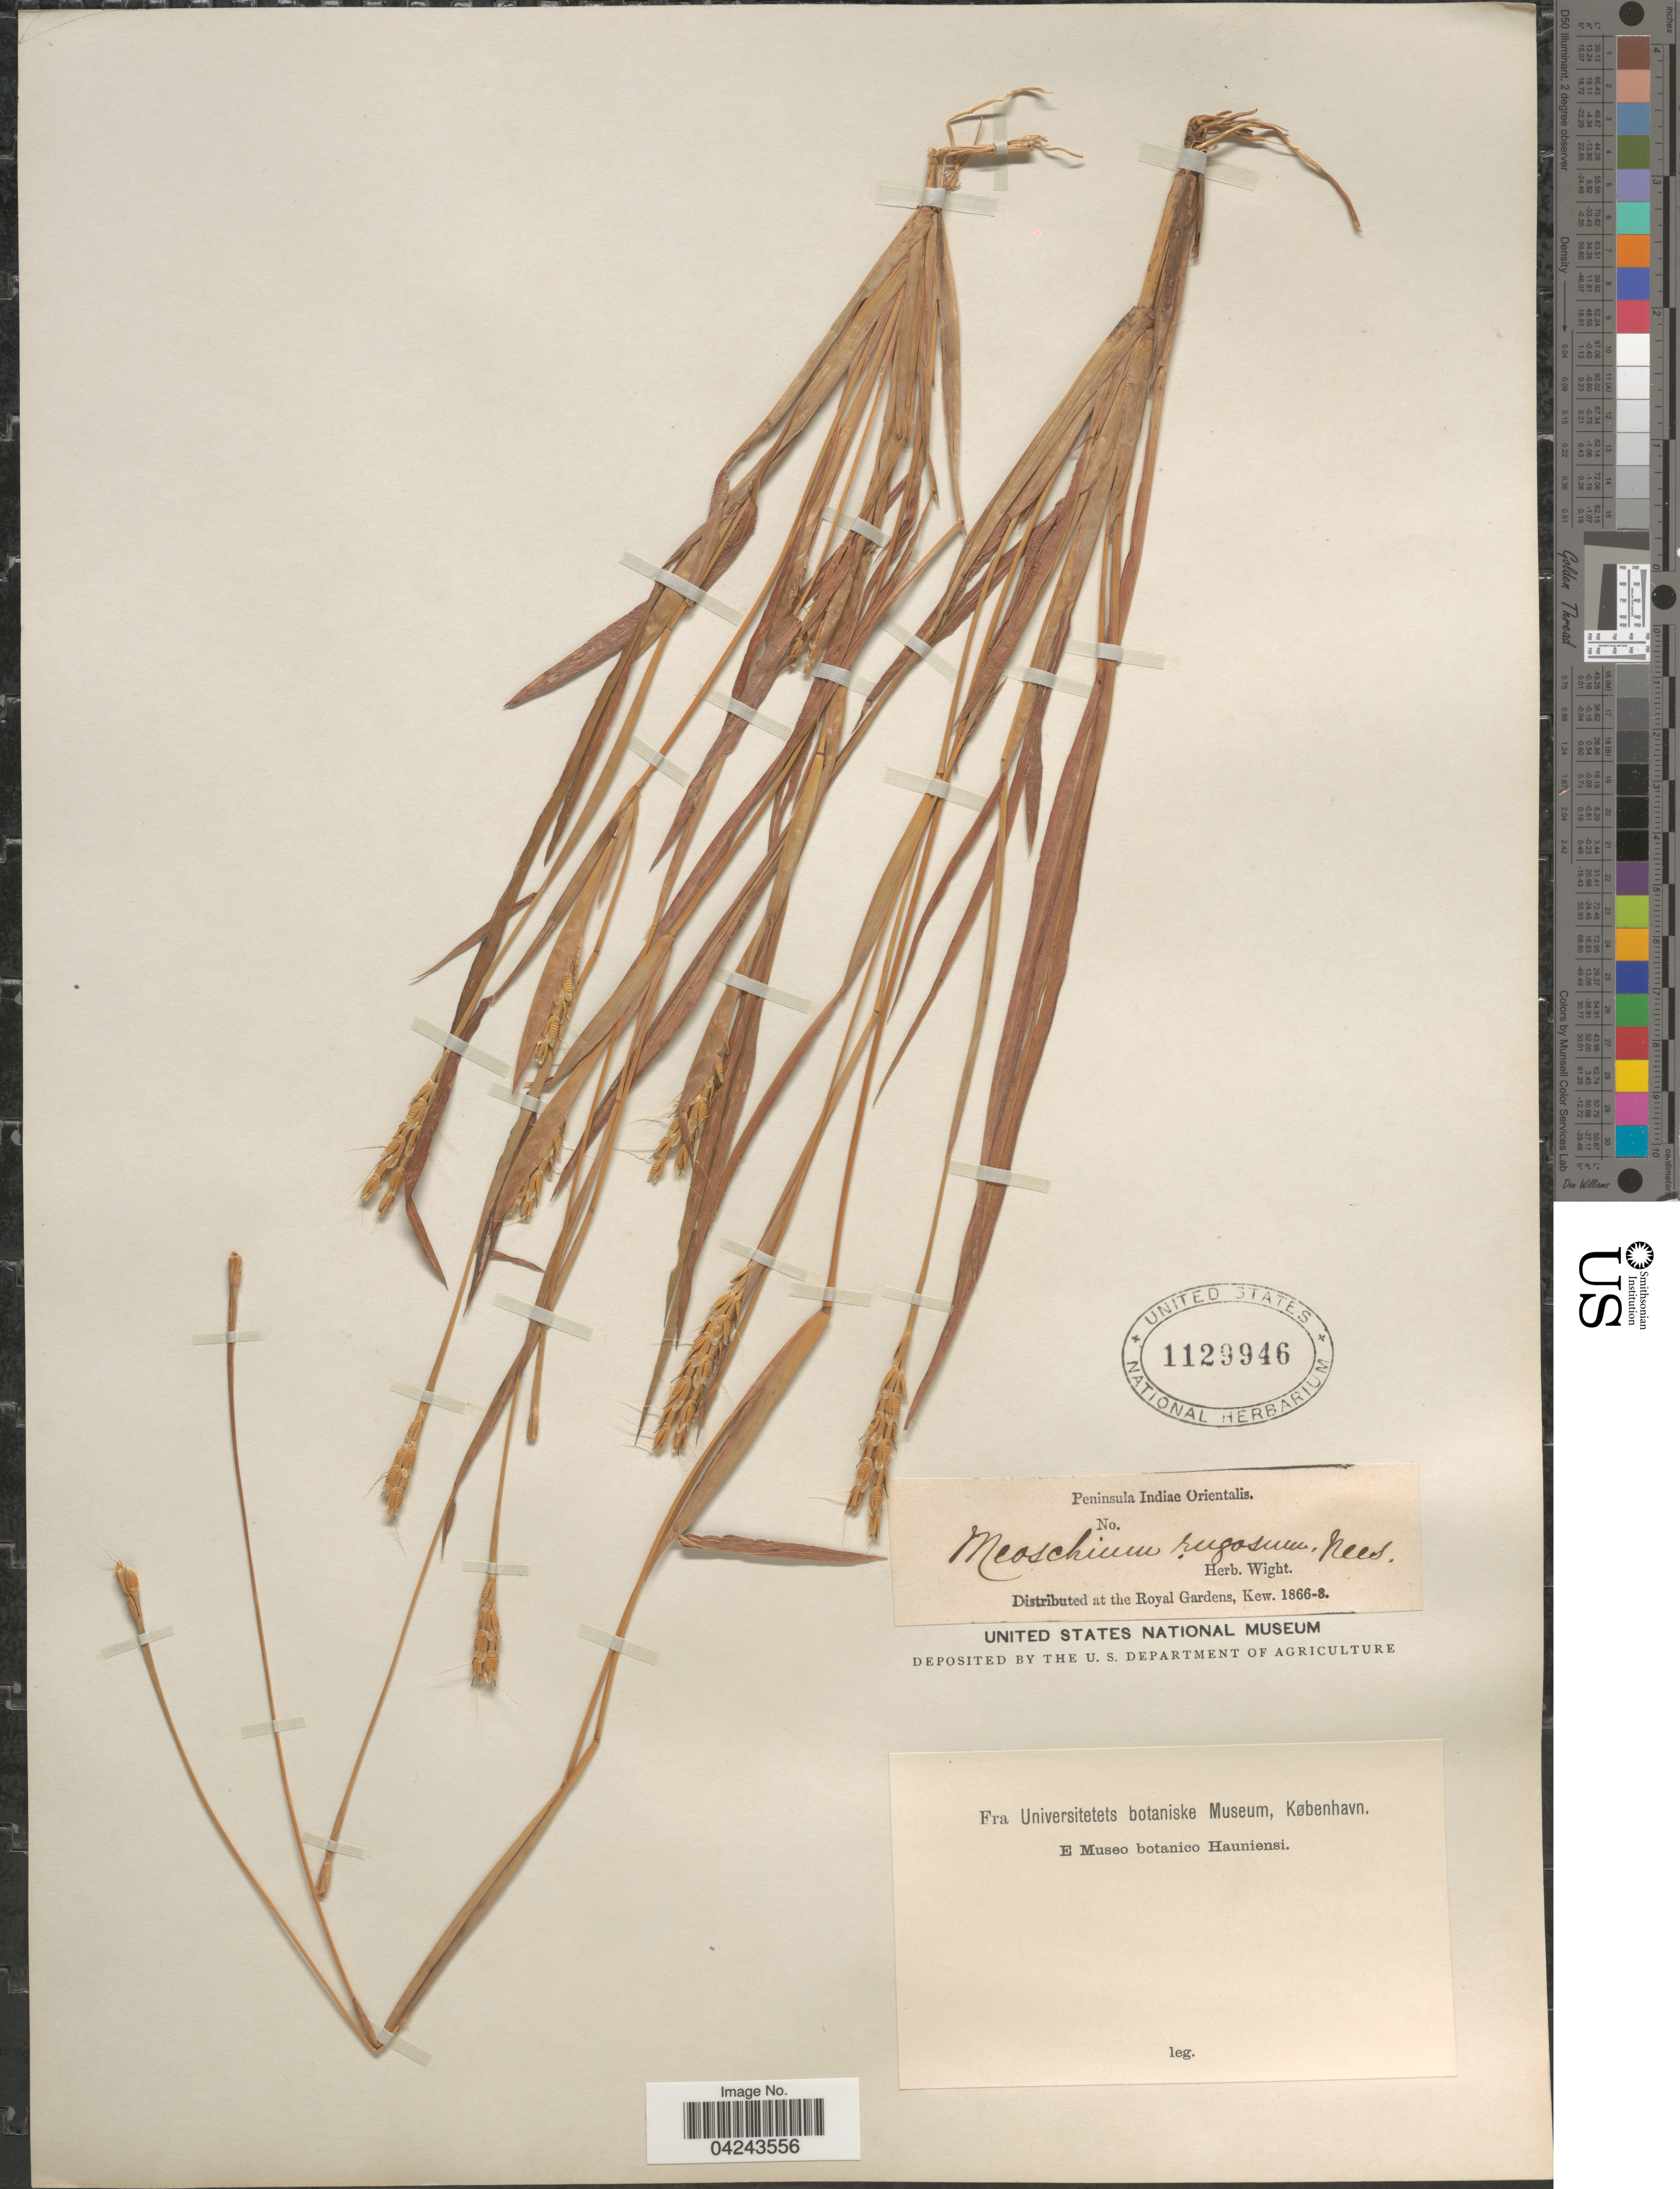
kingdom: Plantae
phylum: Tracheophyta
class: Liliopsida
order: Poales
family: Poaceae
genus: Ischaemum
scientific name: Ischaemum rugosum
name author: Salisb.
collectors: ex Herb. Wight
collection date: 1866/1868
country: India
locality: Peninsula Indiae Orientalis.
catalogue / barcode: US 1129946